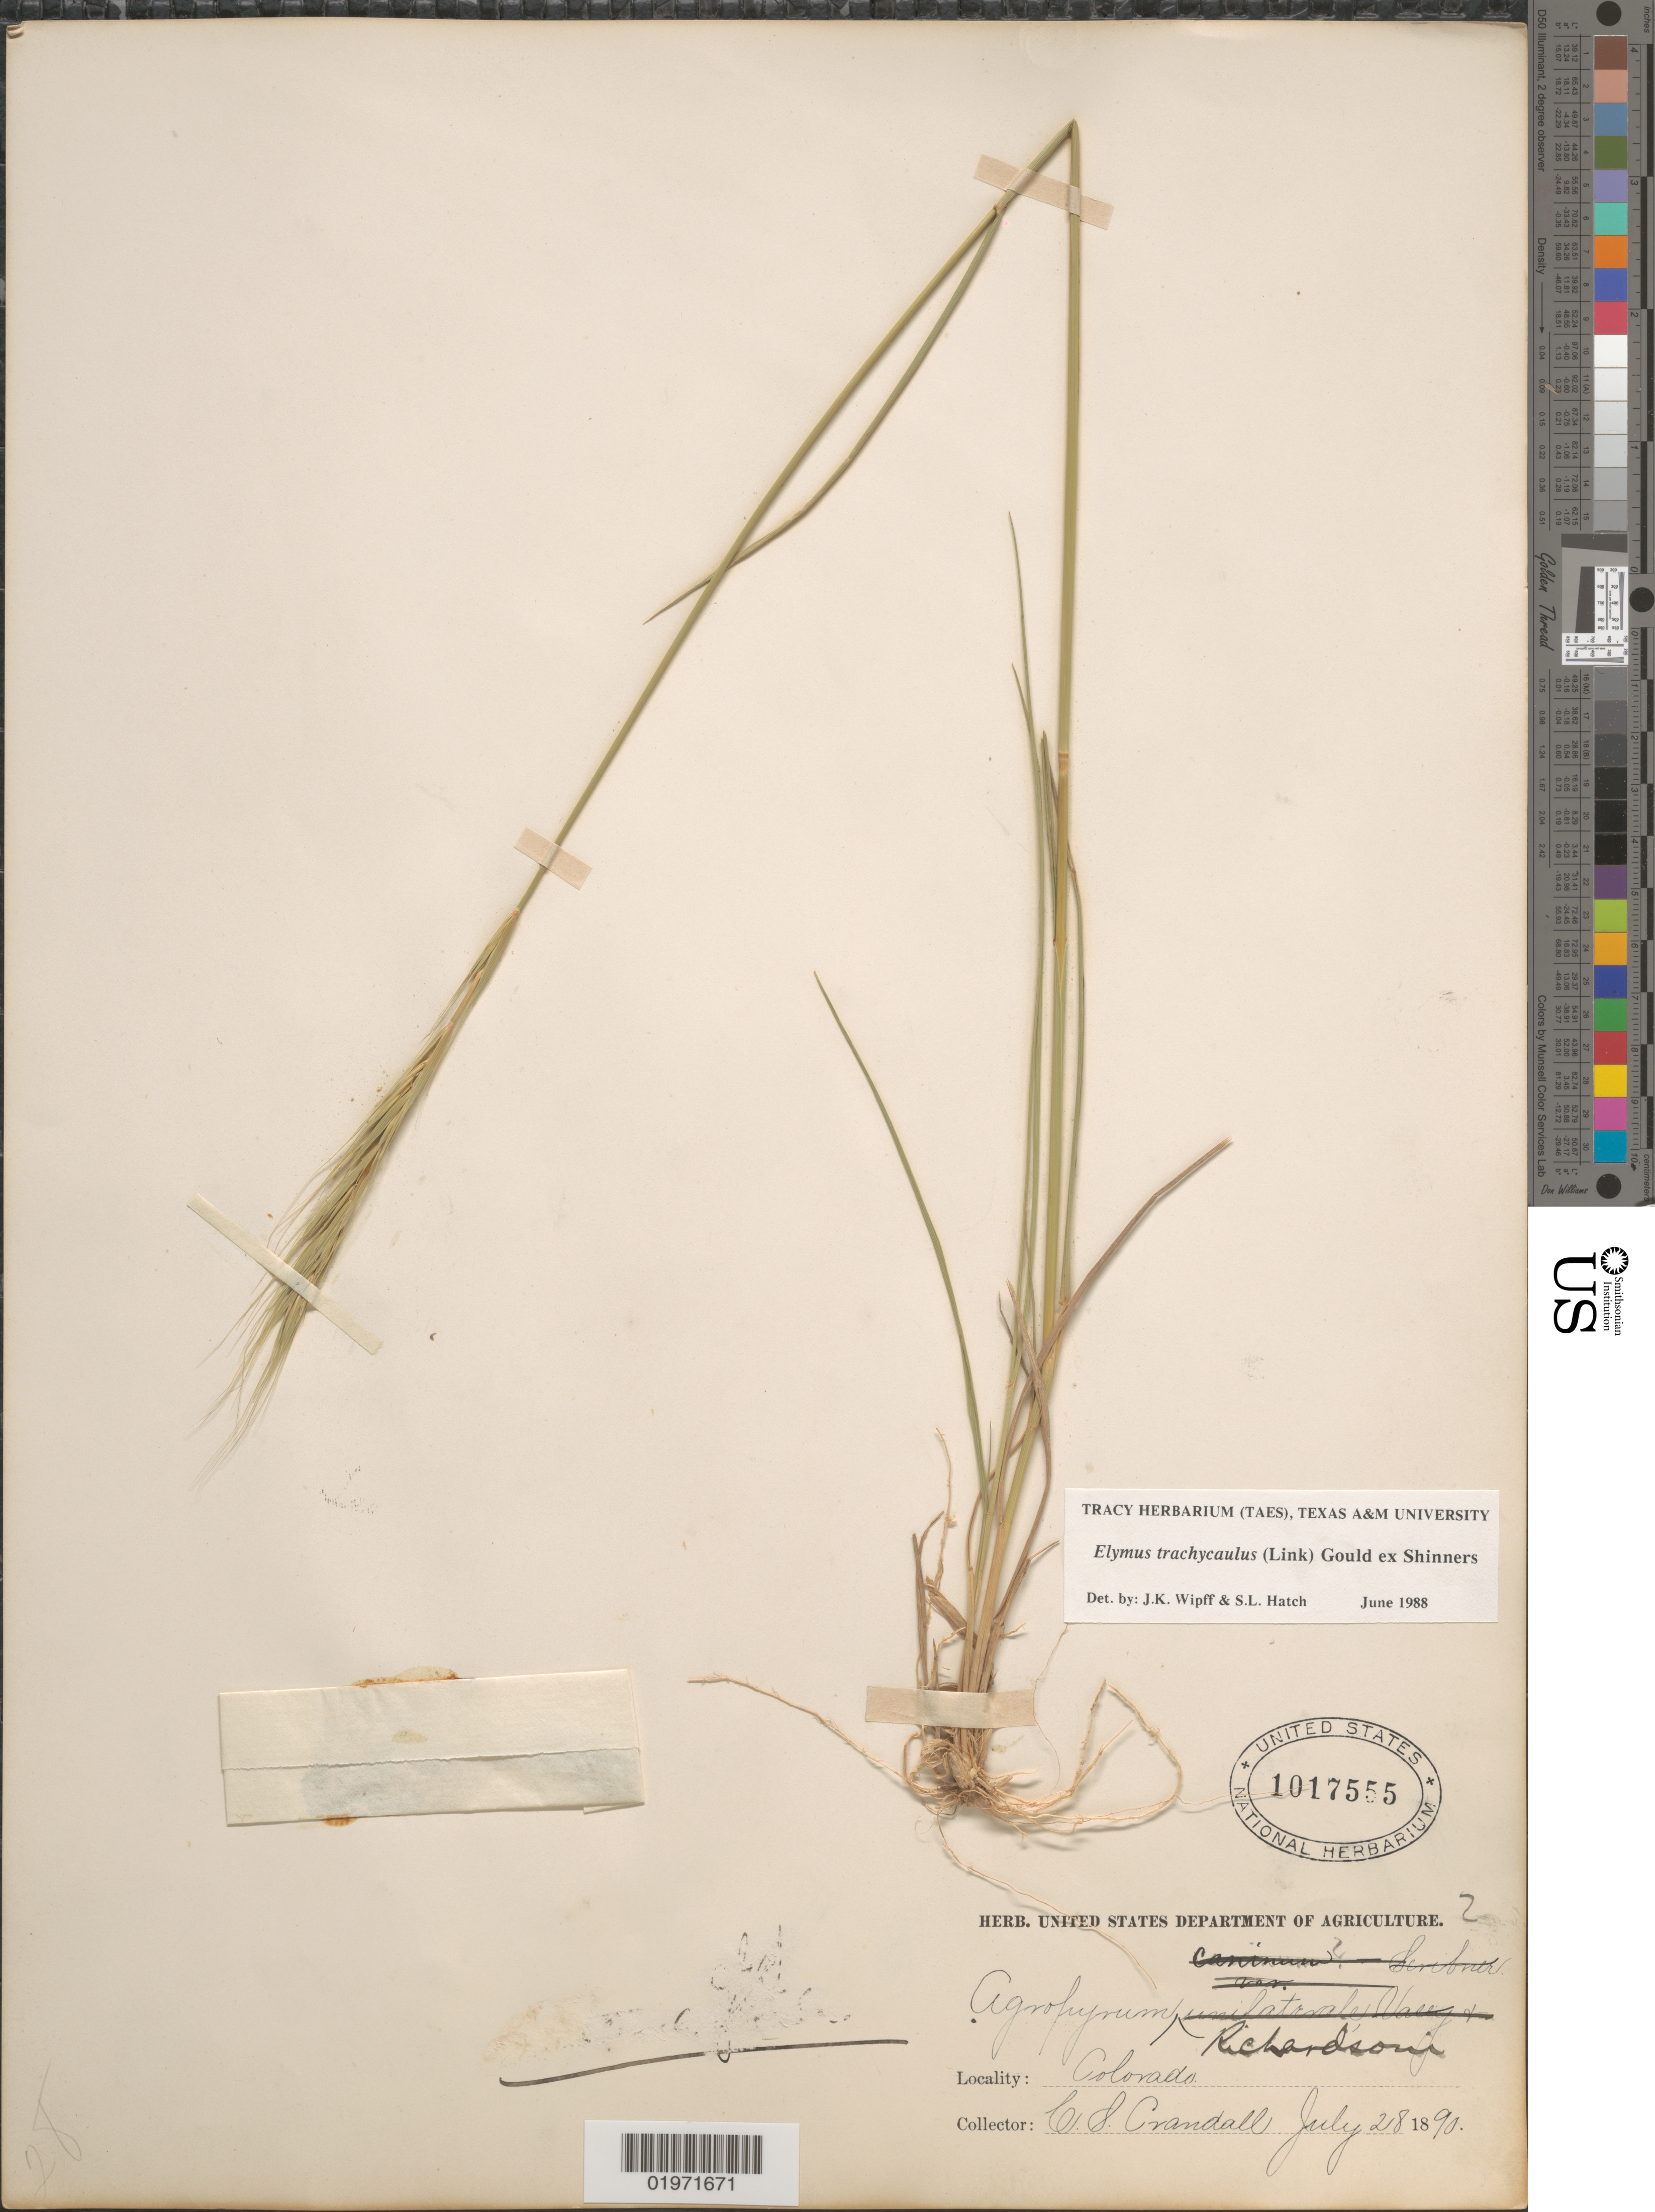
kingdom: Plantae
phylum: Tracheophyta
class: Liliopsida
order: Poales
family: Poaceae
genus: Elymus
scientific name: Elymus trachycaulus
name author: (Link) Gould ex Shinners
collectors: C. Crandall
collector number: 2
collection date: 1890-07-28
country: United States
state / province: Colorado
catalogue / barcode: US 1017555